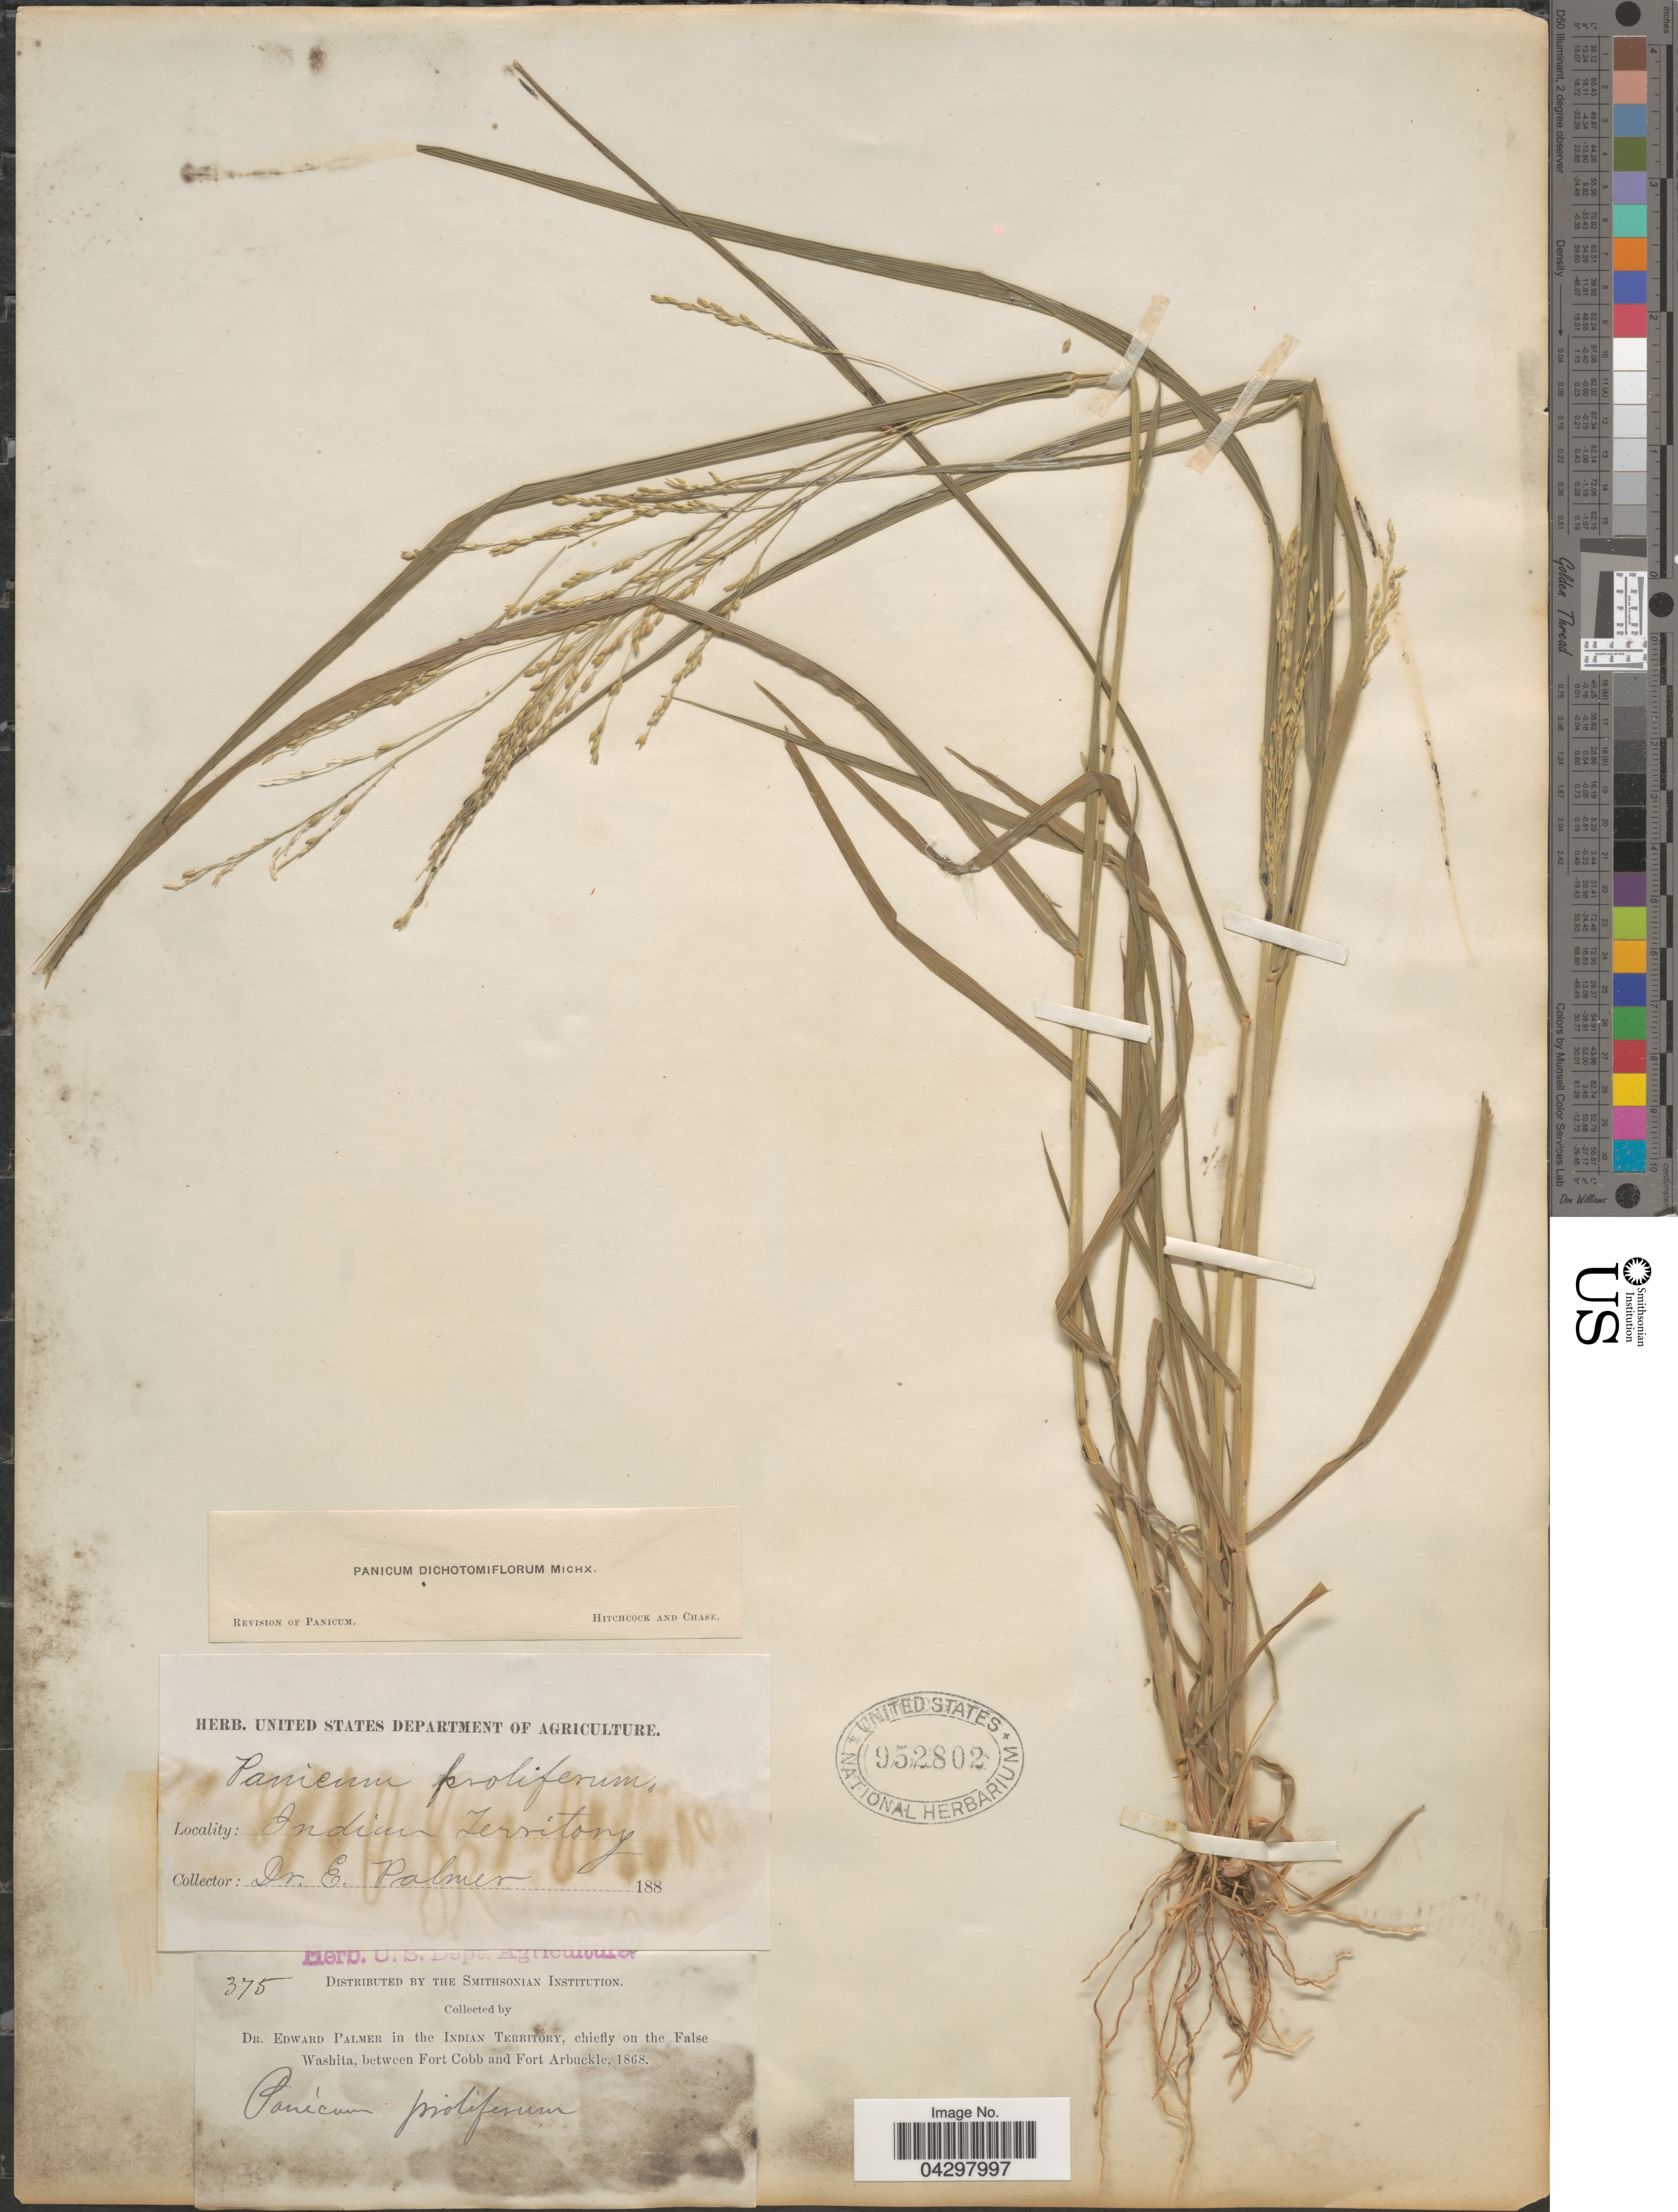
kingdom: Plantae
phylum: Tracheophyta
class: Liliopsida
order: Poales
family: Poaceae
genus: Panicum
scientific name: Panicum dichotomiflorum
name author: Michx.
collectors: E. Palmer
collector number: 375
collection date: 1868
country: United States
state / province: Oklahoma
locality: In the Indian Territory, chiefly on the False Washita, between Fort Cobb and Fort Arbuckle.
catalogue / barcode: US 952802